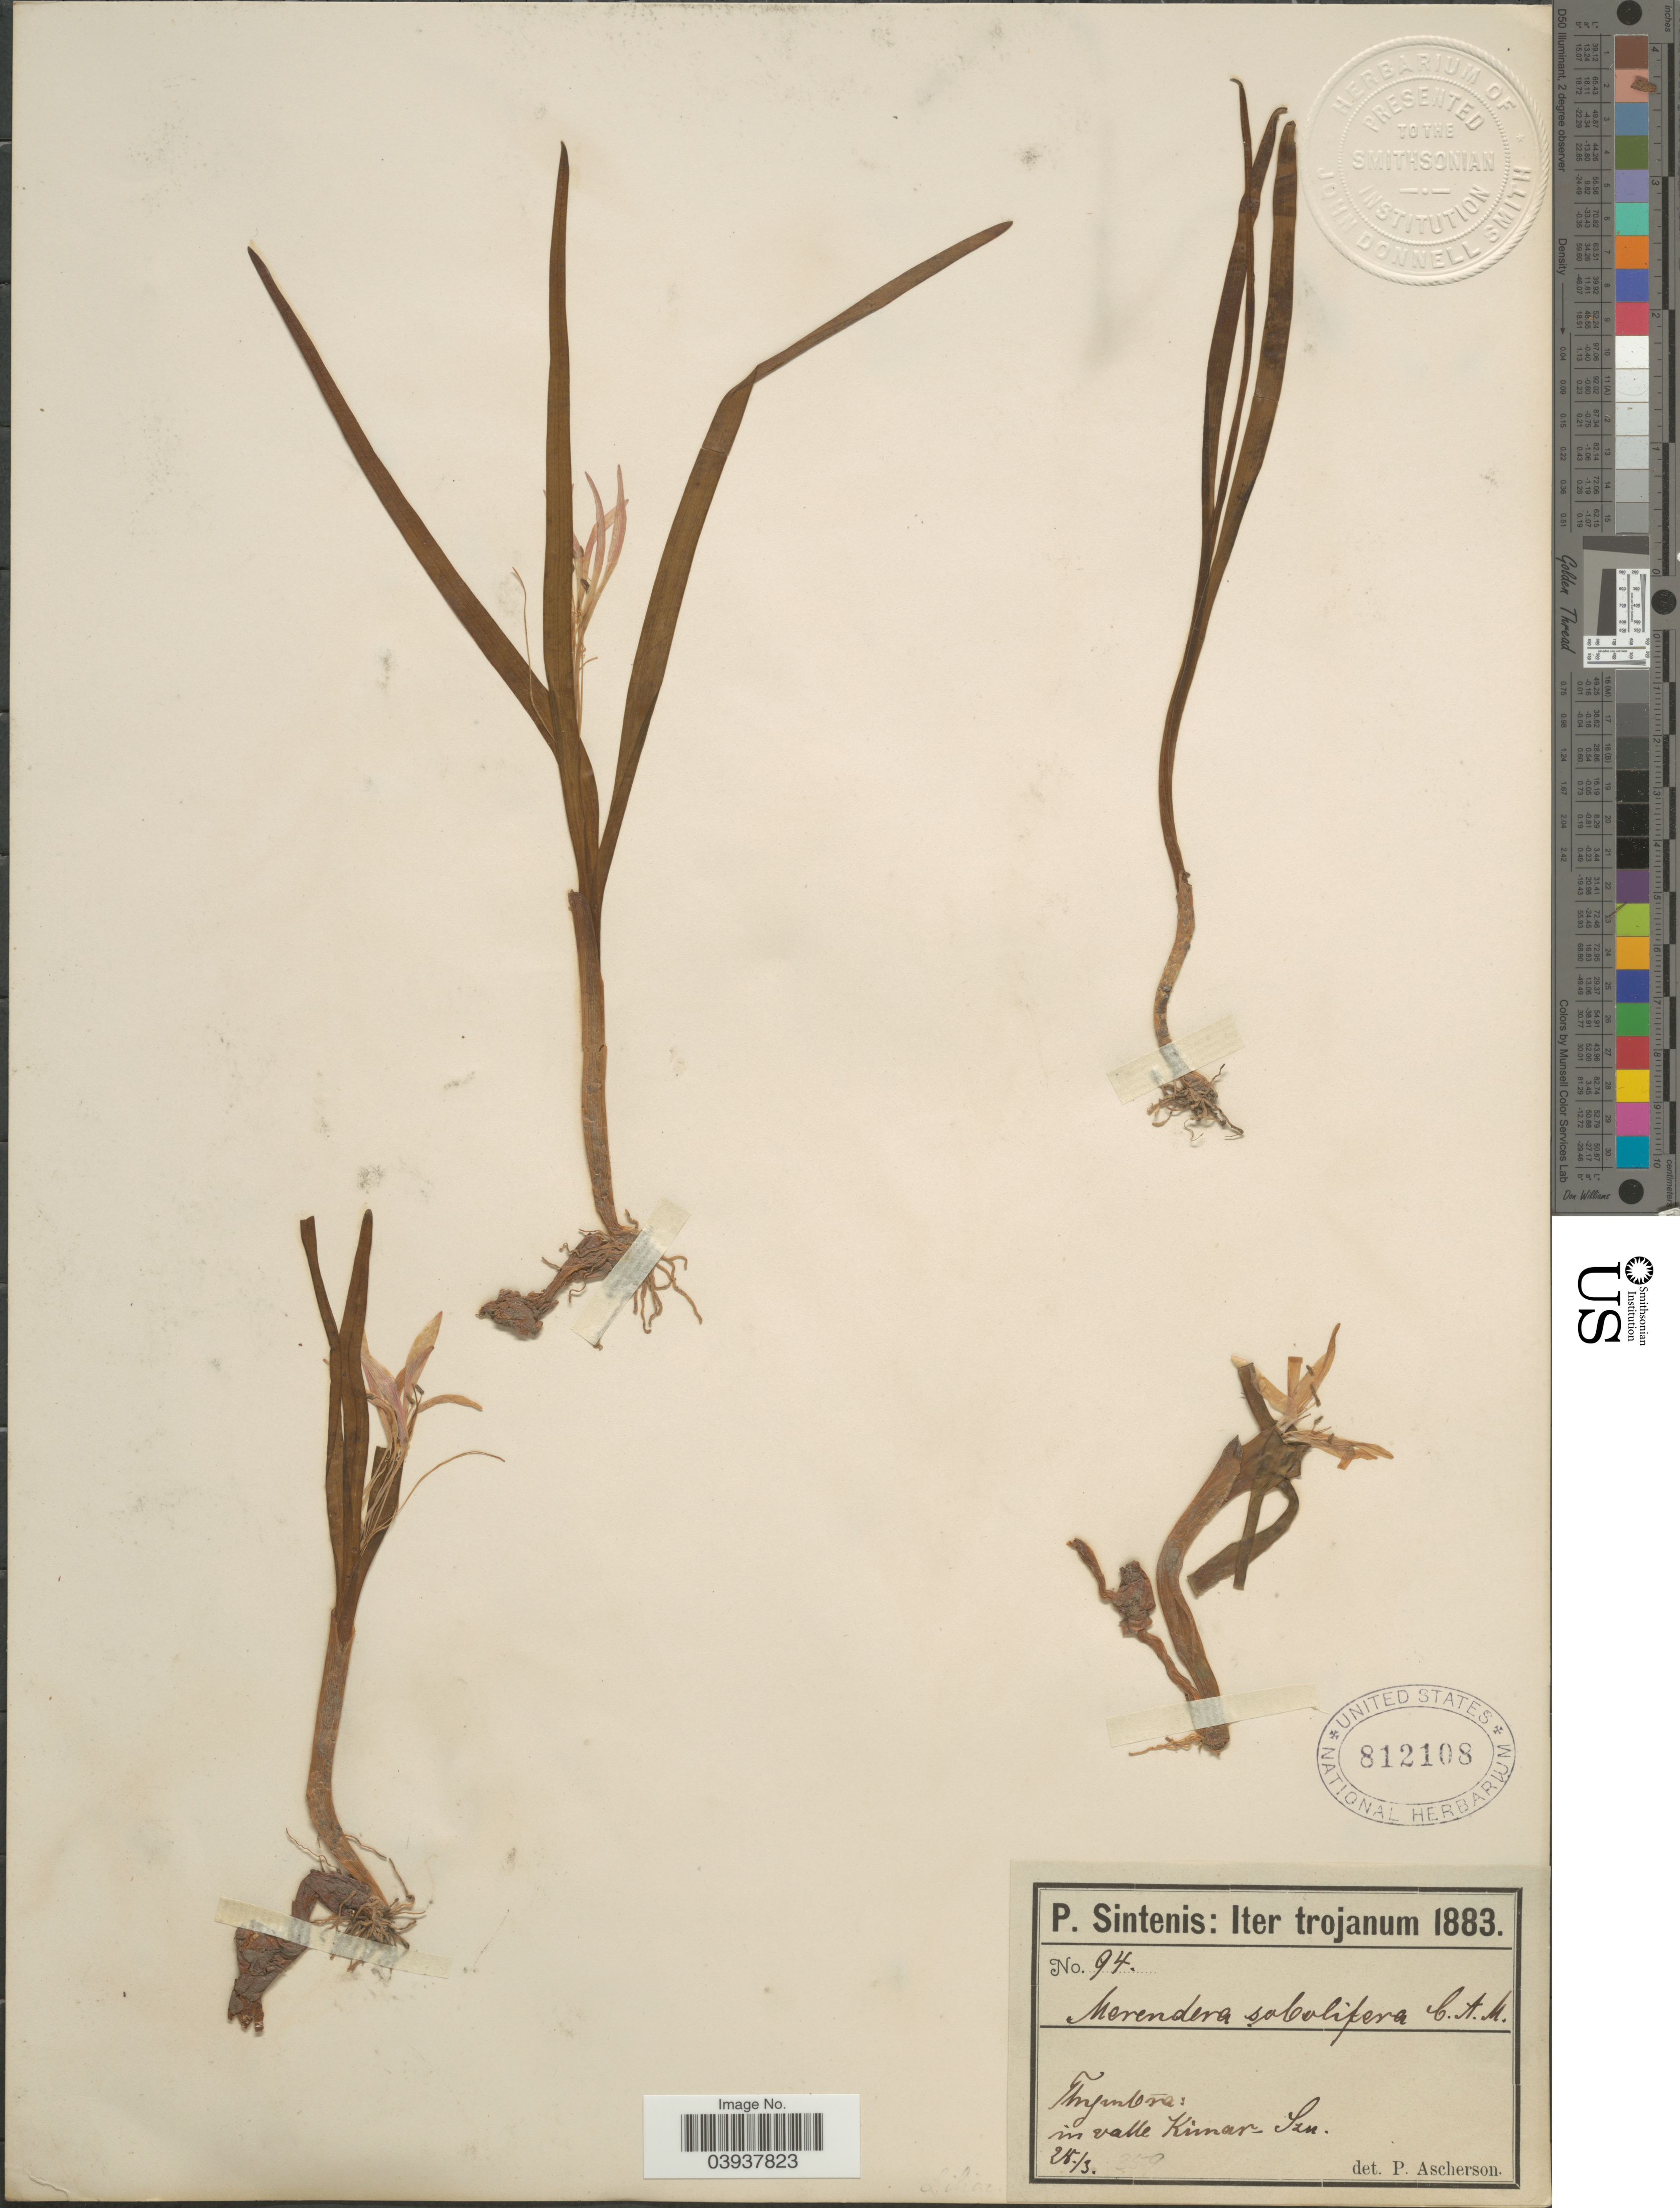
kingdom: Plantae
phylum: Tracheophyta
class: Liliopsida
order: Liliales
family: Colchicaceae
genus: Colchicum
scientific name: Colchicum soboliferum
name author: Stef.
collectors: P. Sintenis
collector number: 94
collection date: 1883-03-28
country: Turkey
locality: Trojanum. Thymbra: in valle Kimar- Szu. [interpreted]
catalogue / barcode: US 812108